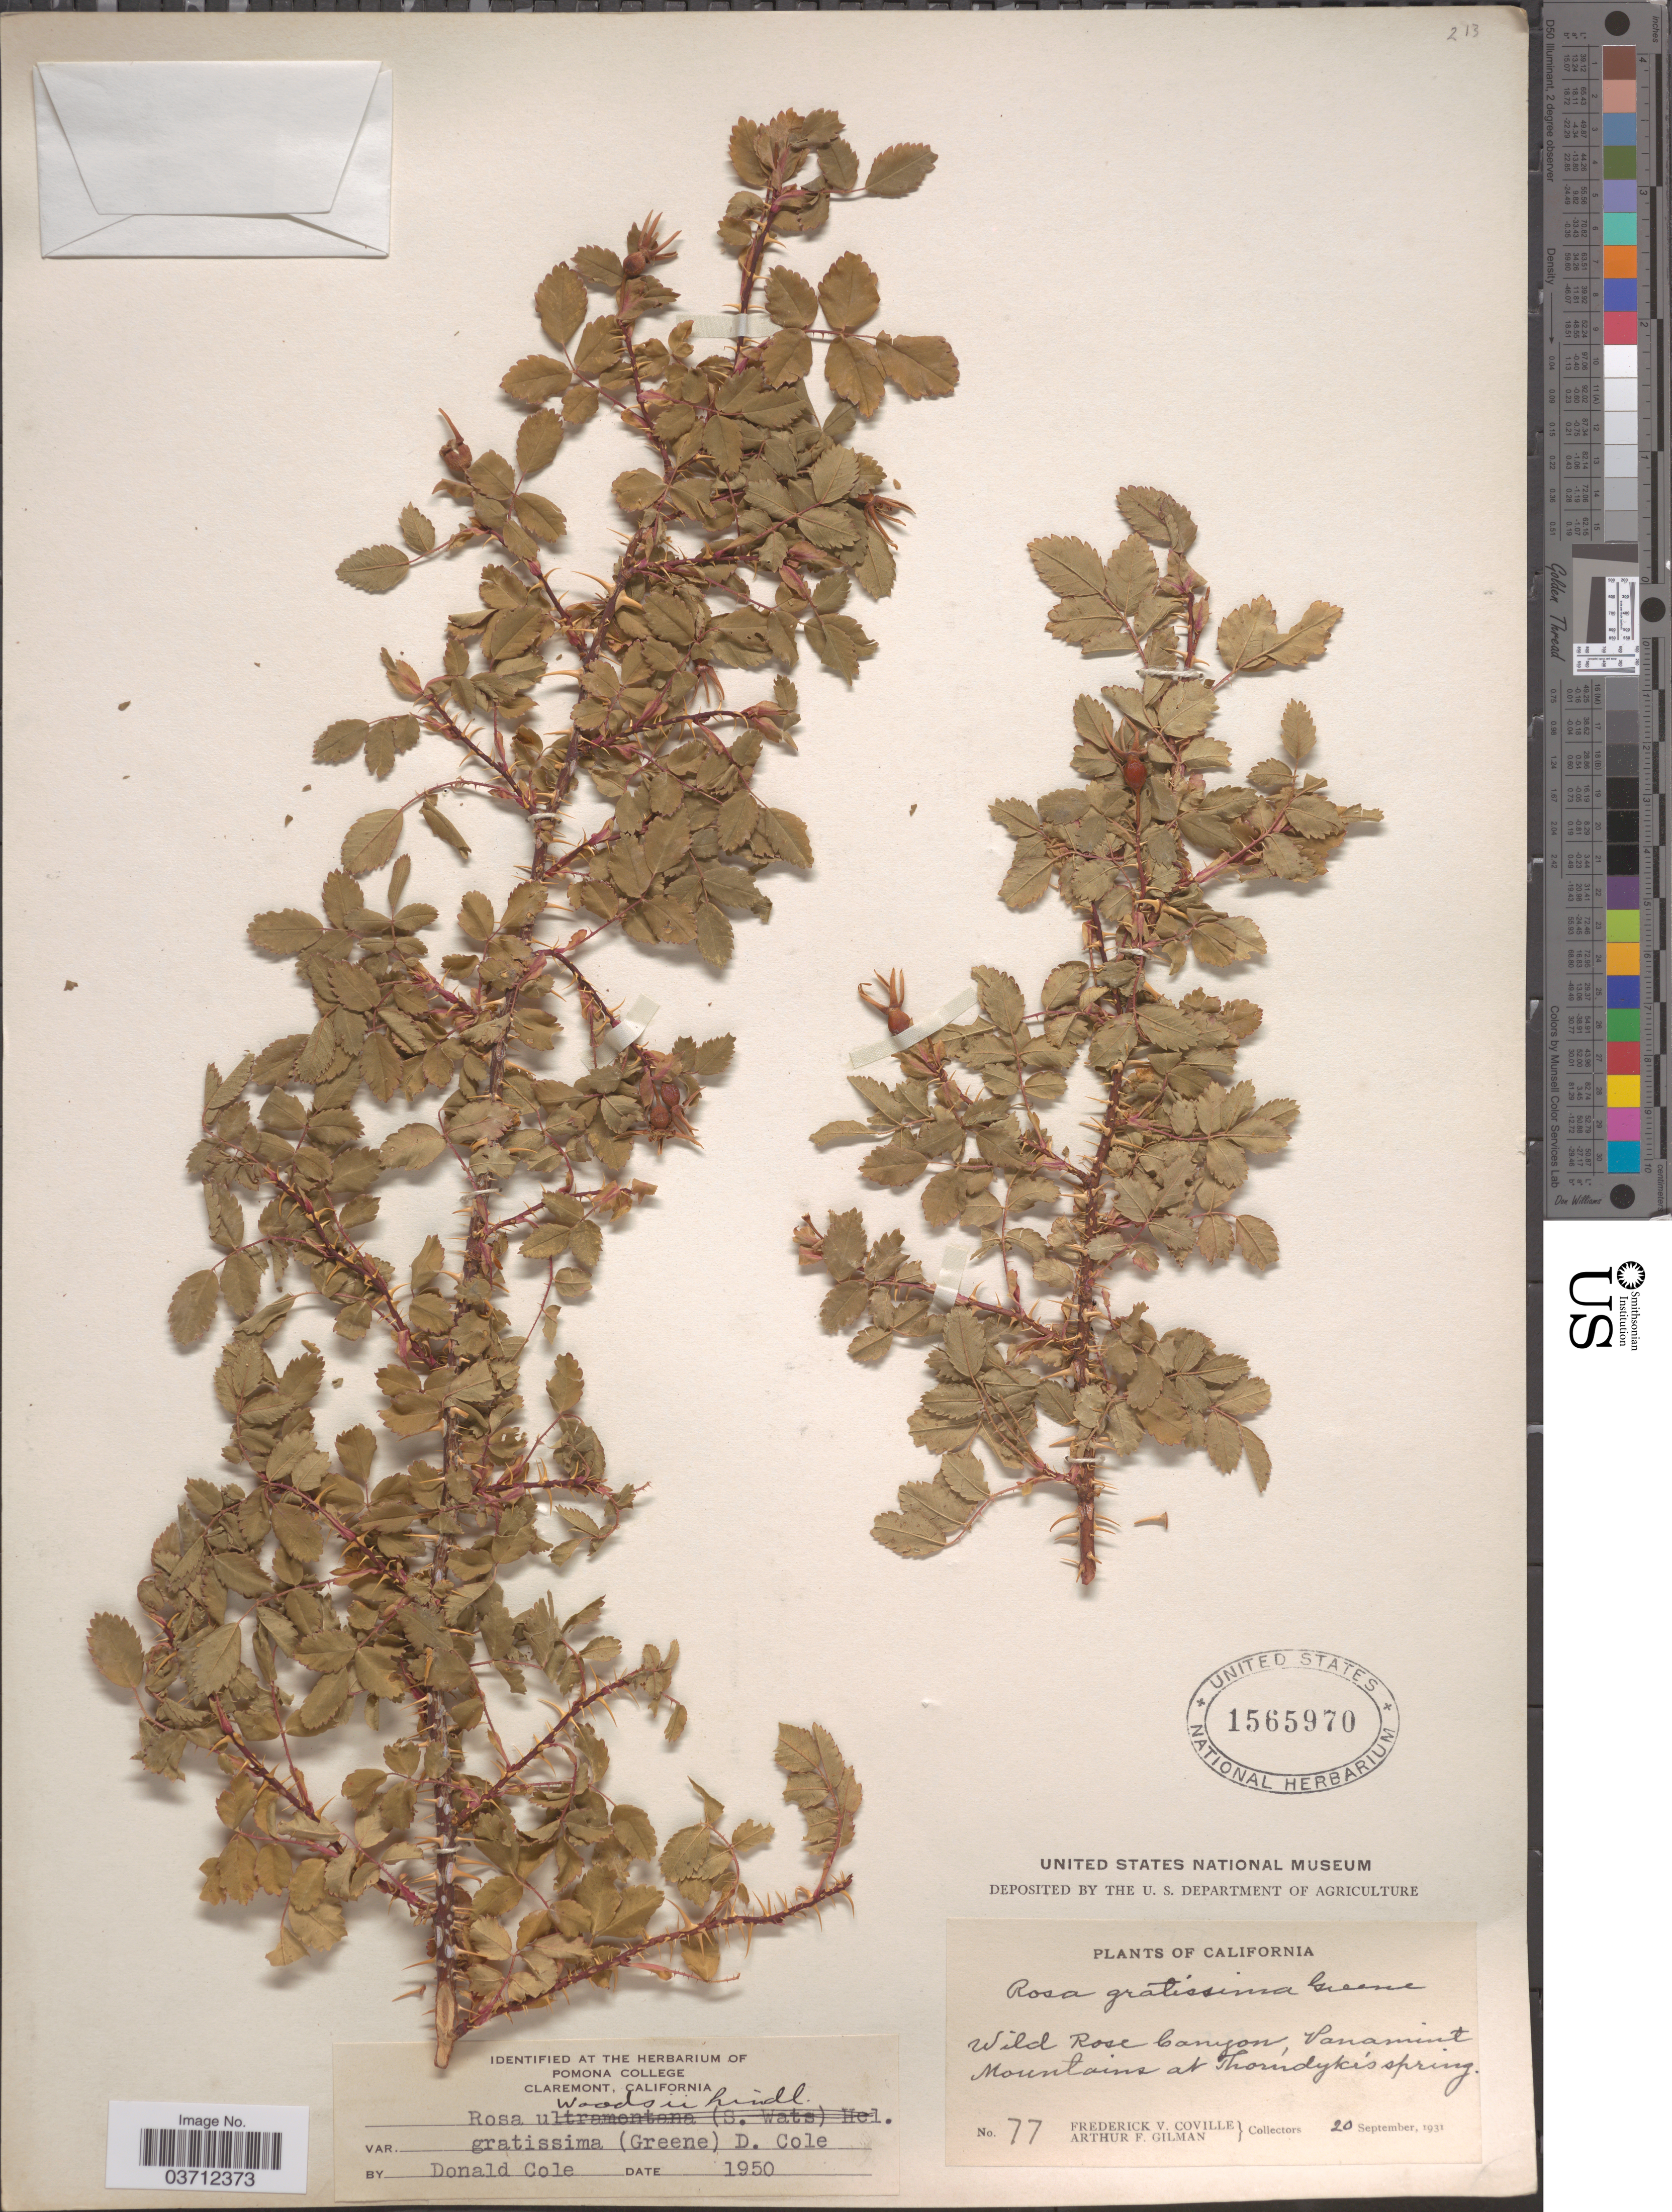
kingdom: Plantae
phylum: Tracheophyta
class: Magnoliopsida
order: Rosales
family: Rosaceae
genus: Rosa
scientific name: Rosa woodsii var. gratissima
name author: (Greene) D. Cole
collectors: F. V. Coville & A. Gilman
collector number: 77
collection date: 1931-09-20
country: United States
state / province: California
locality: Wild Rose Canyon, Panamint Mountains at Thorndyke's Spring.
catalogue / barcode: US 1565970